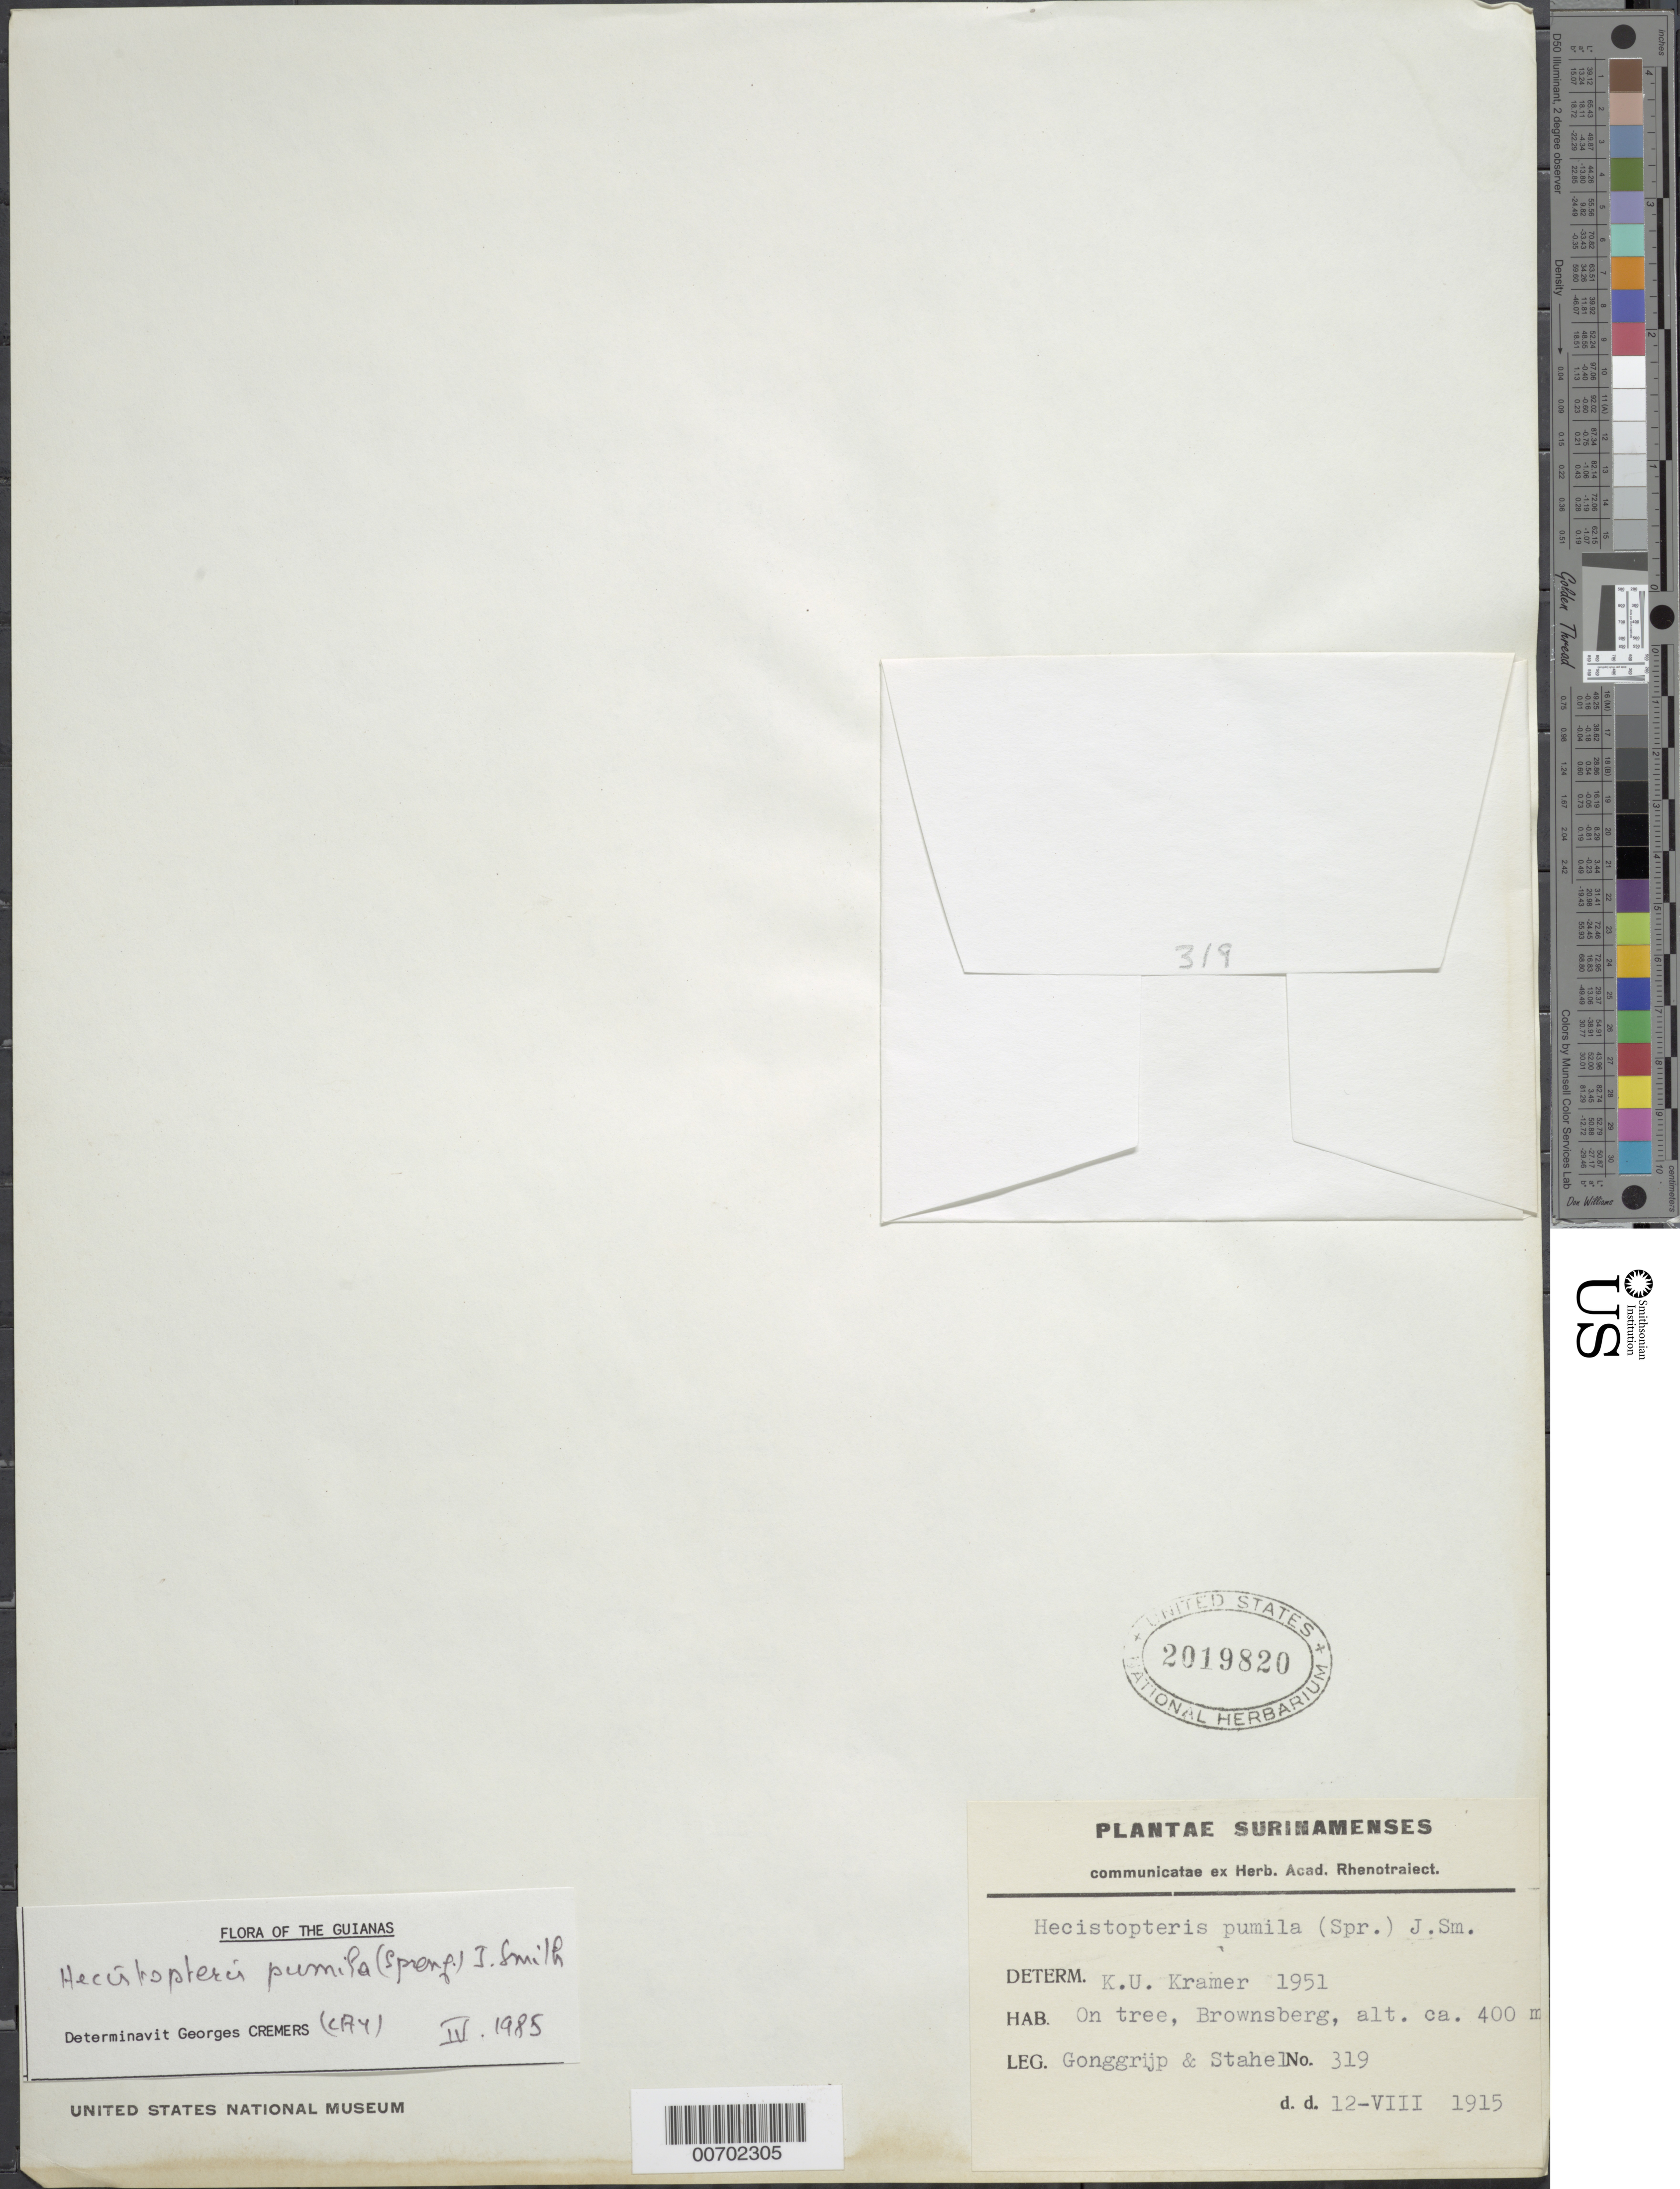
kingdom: Plantae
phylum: Tracheophyta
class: Polypodiopsida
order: Polypodiales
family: Pteridaceae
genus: Hecistopteris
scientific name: Hecistopteris pumila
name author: Christ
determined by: Cremers, Georges A.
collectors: J. Gonggrijp & G. Stahel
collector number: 319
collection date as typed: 12-Aug-15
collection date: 1915-08-12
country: Suriname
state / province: Brokopondo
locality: Brownsberg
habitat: On tree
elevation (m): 400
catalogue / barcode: US 2019820